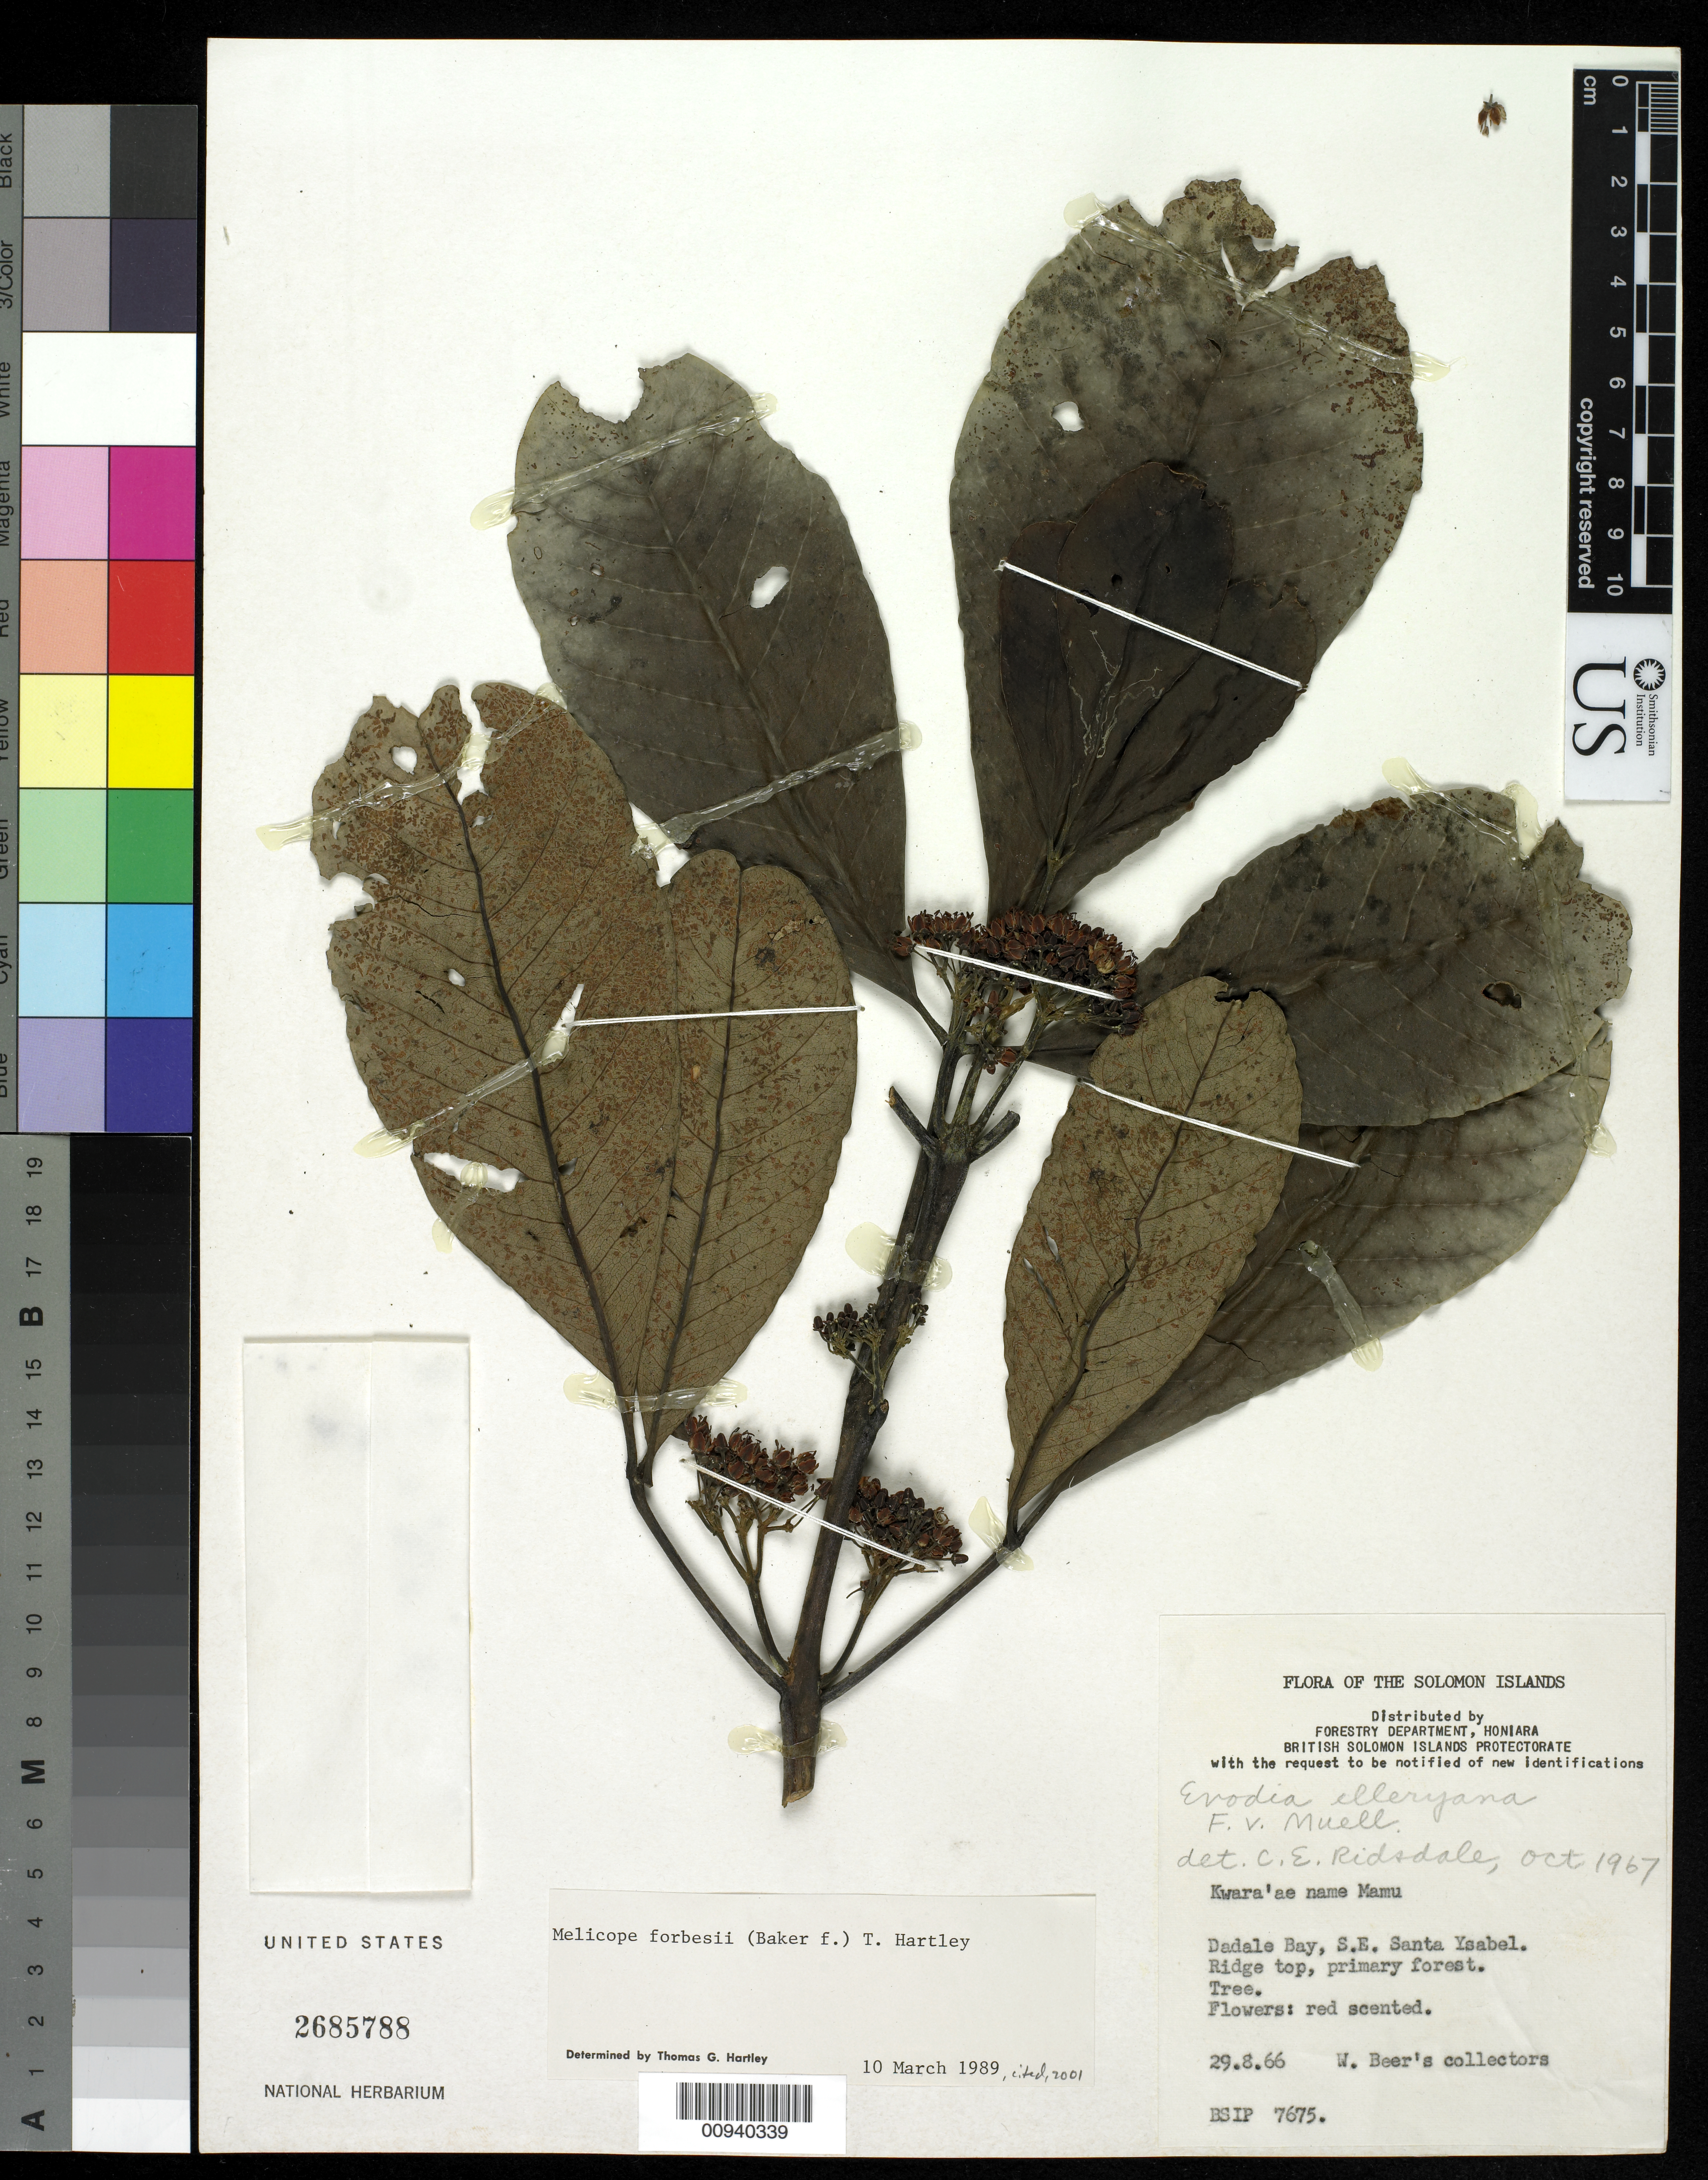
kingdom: Plantae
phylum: Tracheophyta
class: Magnoliopsida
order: Sapindales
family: Rutaceae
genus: Melicope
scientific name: Melicope forbesii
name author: (Baker f.) T.G. Hartley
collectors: W. Beer's Collectors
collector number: BSIP 7675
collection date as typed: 29 Aug 1966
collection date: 1966-08-29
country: Solomon Islands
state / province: Isabel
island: Santa Isabel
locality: Dadle Bay, S.E. Santa Ysabel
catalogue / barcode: US 2685788